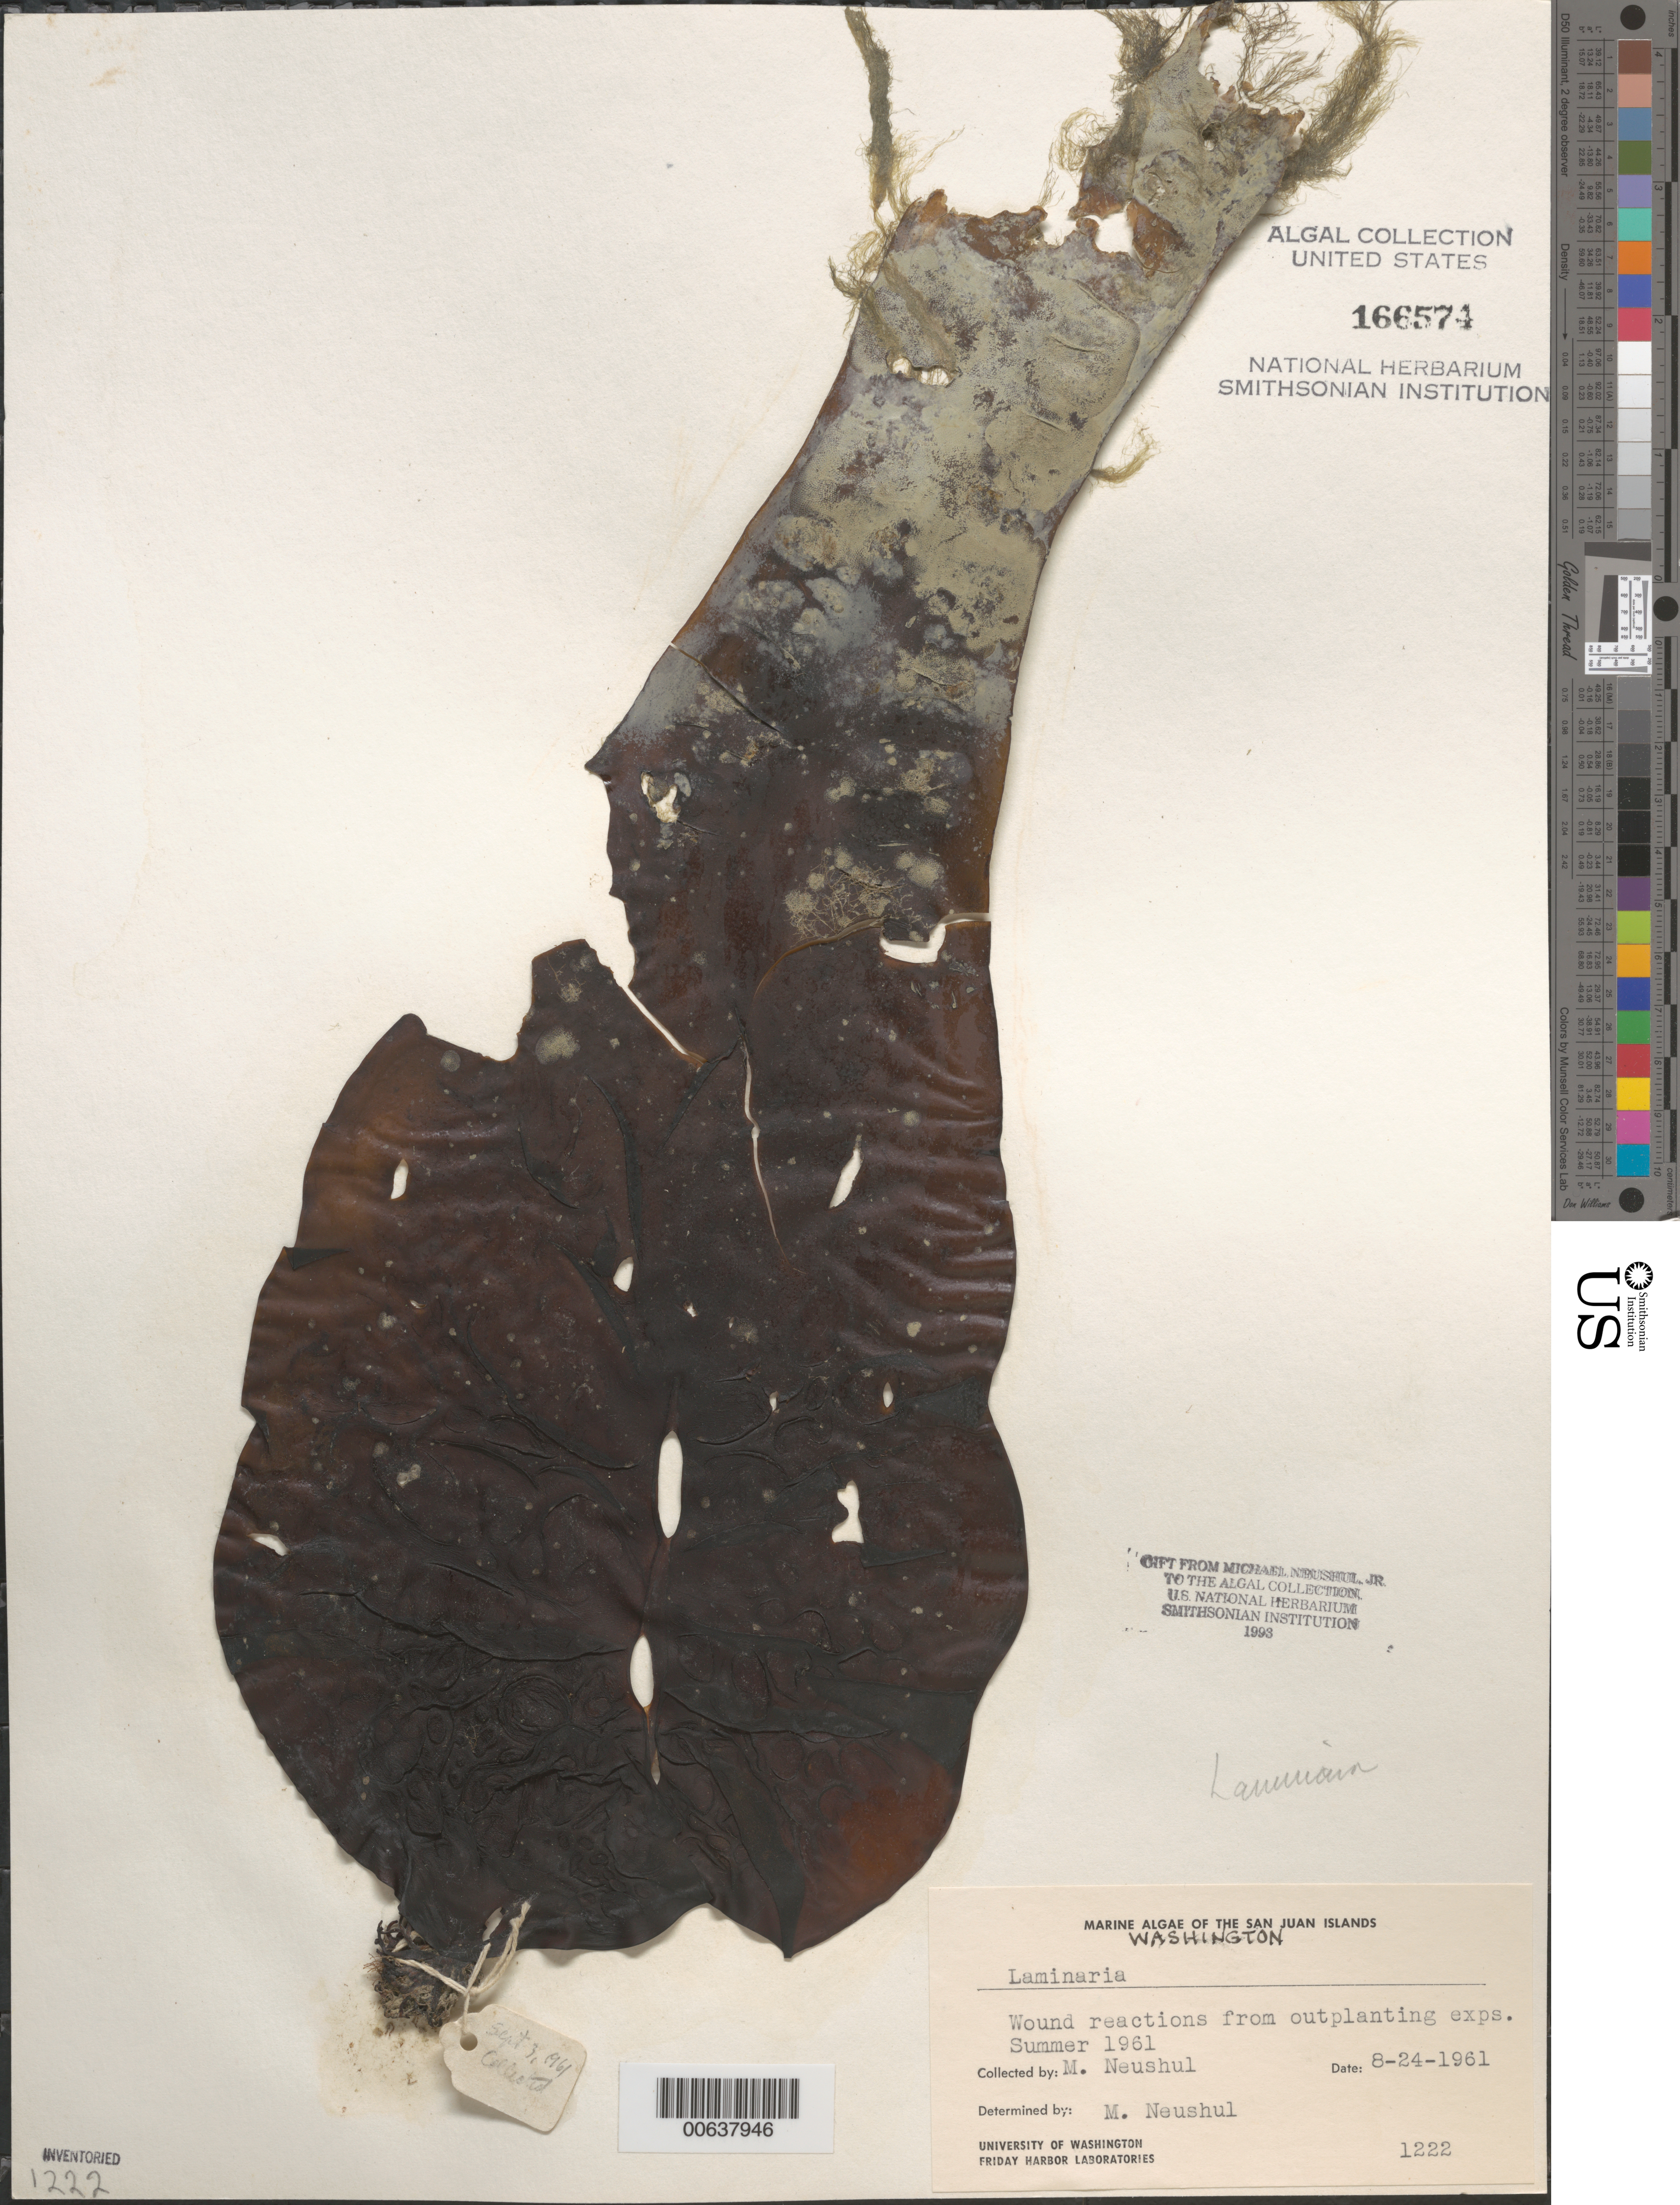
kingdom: Chromista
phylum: Ochrophyta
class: Phaeophyceae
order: Laminariales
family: Laminariaceae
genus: Laminaria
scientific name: Laminaria sp.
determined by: Neushul, M.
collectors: M. Neushul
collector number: Neushul 1222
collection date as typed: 24 Aug 1961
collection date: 1961-08-24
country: United States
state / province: Washington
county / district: San Juan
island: San Juan Islands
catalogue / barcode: US 166574